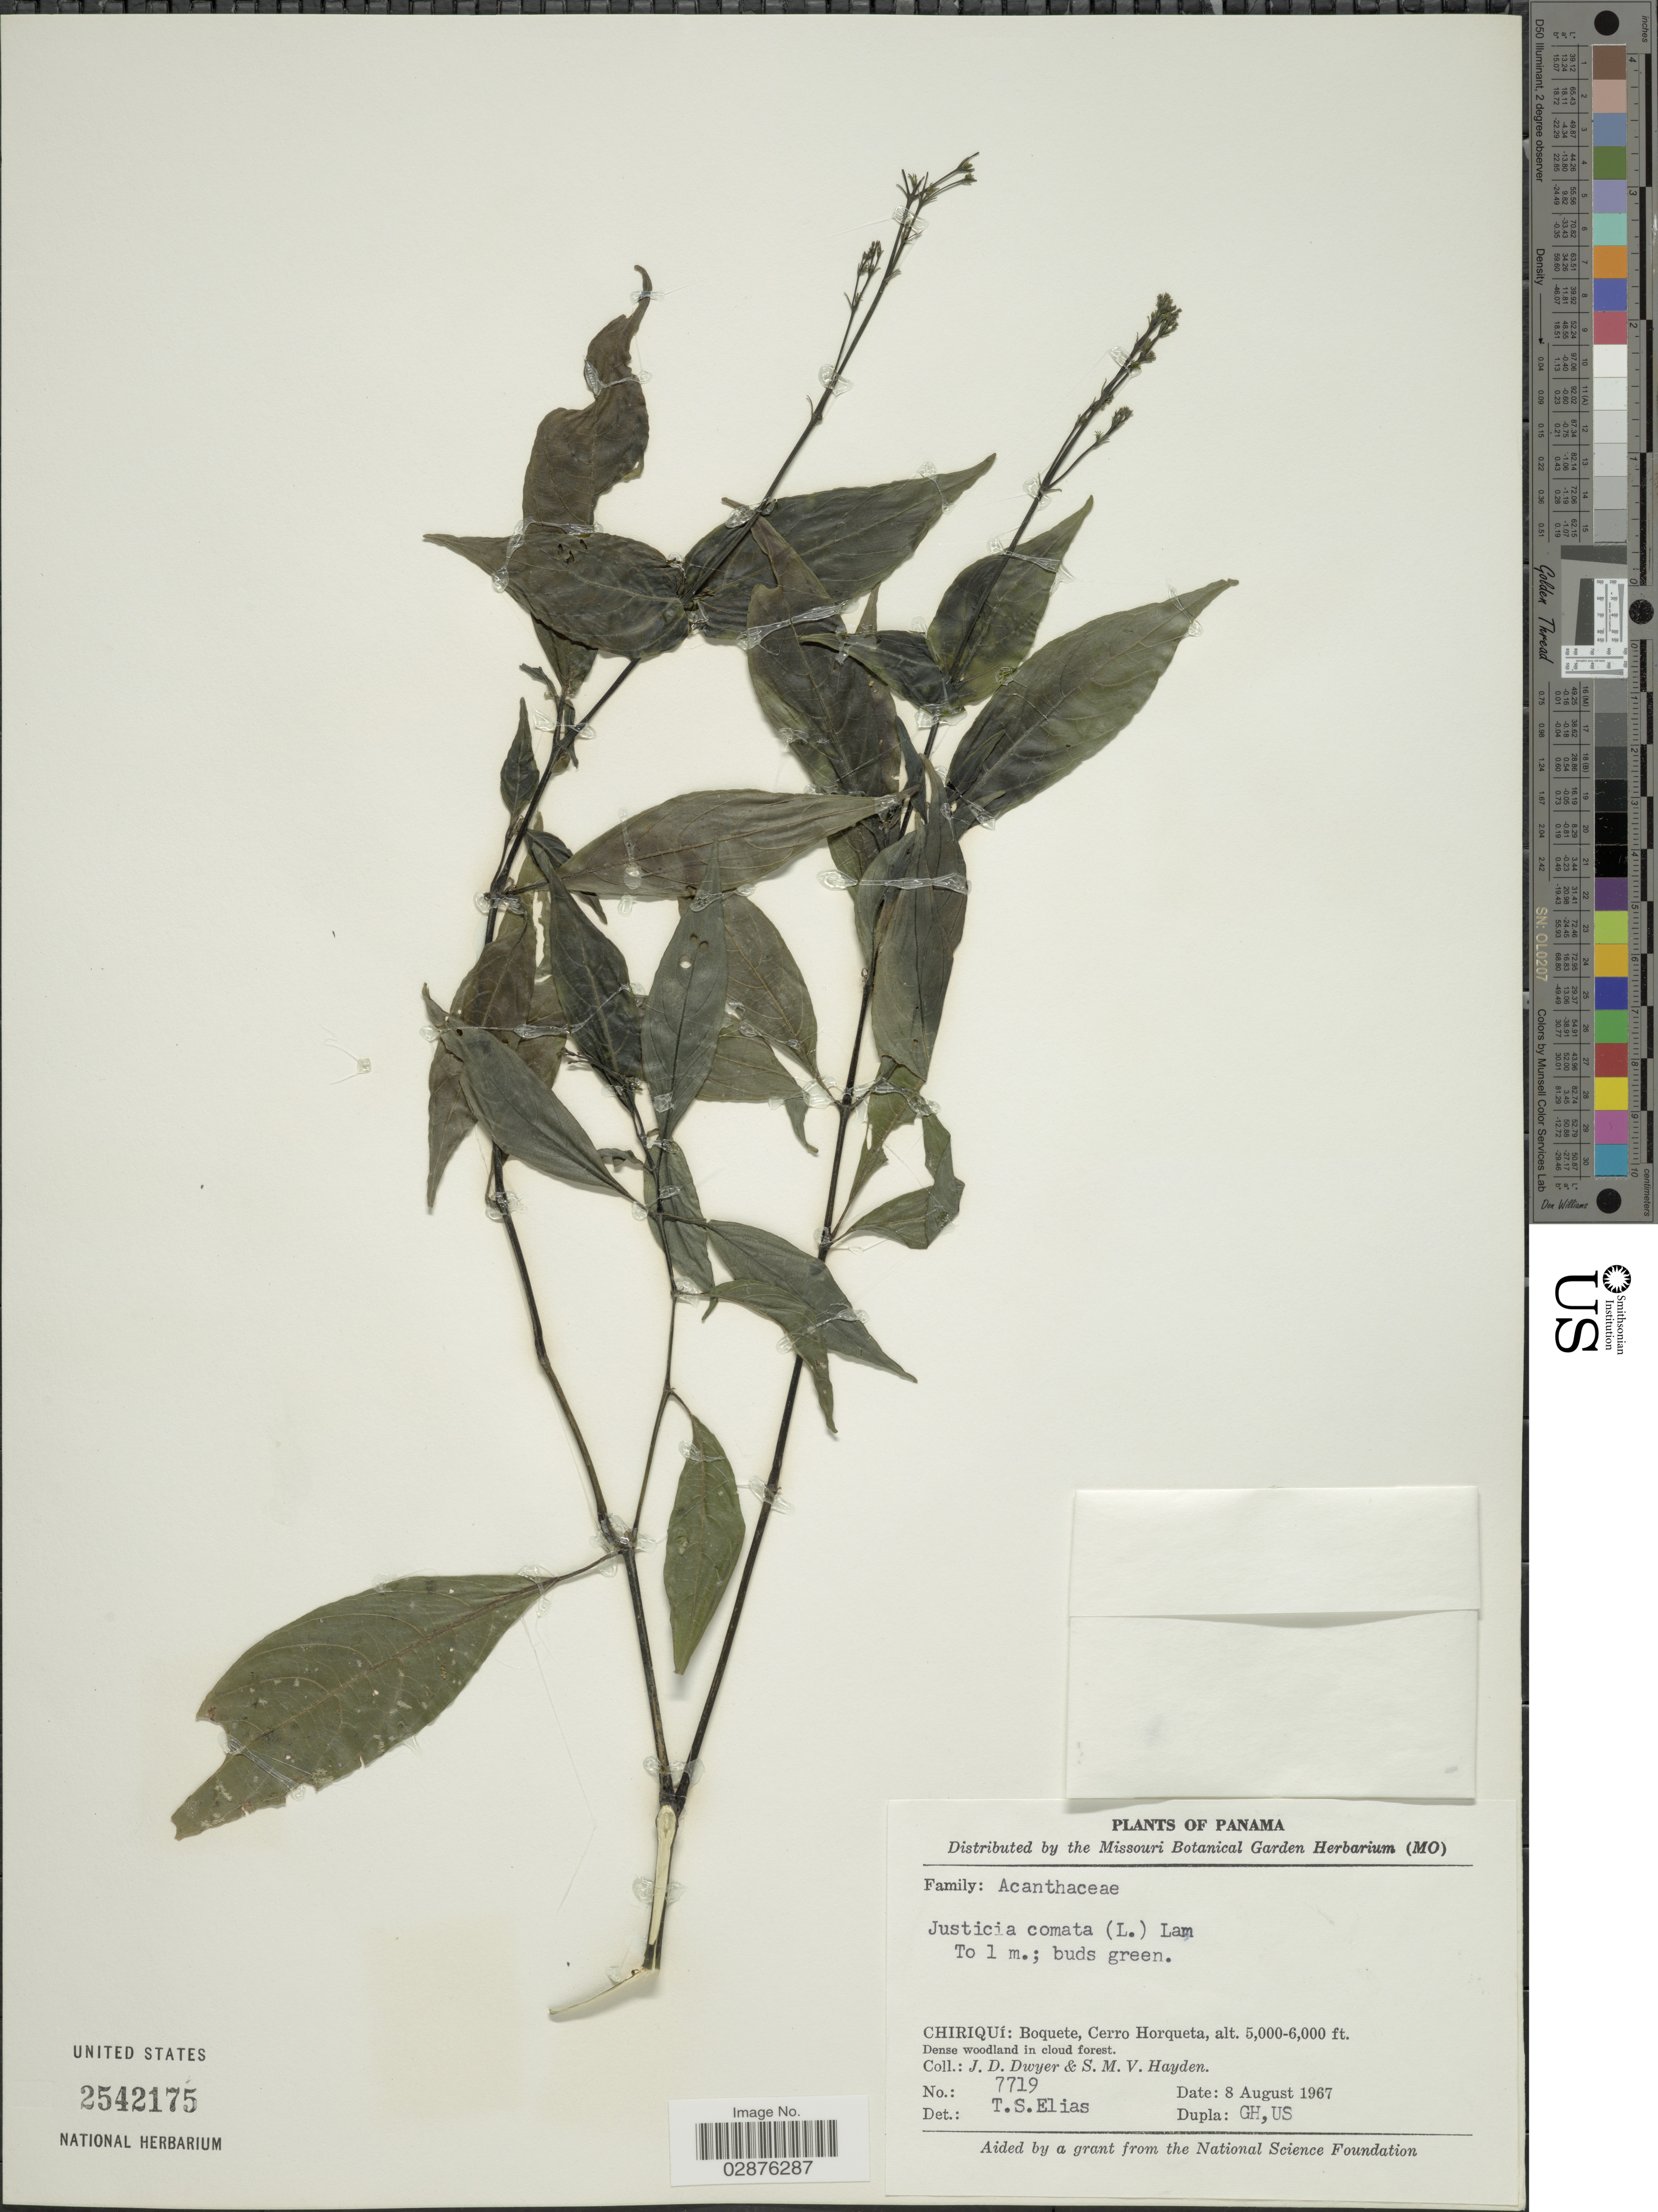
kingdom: Plantae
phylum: Tracheophyta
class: Magnoliopsida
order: Lamiales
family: Acanthaceae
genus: Justicia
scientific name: Justicia comata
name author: (L.) Lam.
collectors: J. D. Dwyer & S. M. Hayden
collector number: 7719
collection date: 1967-08-08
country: Panama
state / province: Chiriqui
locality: Boquete, Cerro Horqueta.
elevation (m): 1524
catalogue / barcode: US 2542175